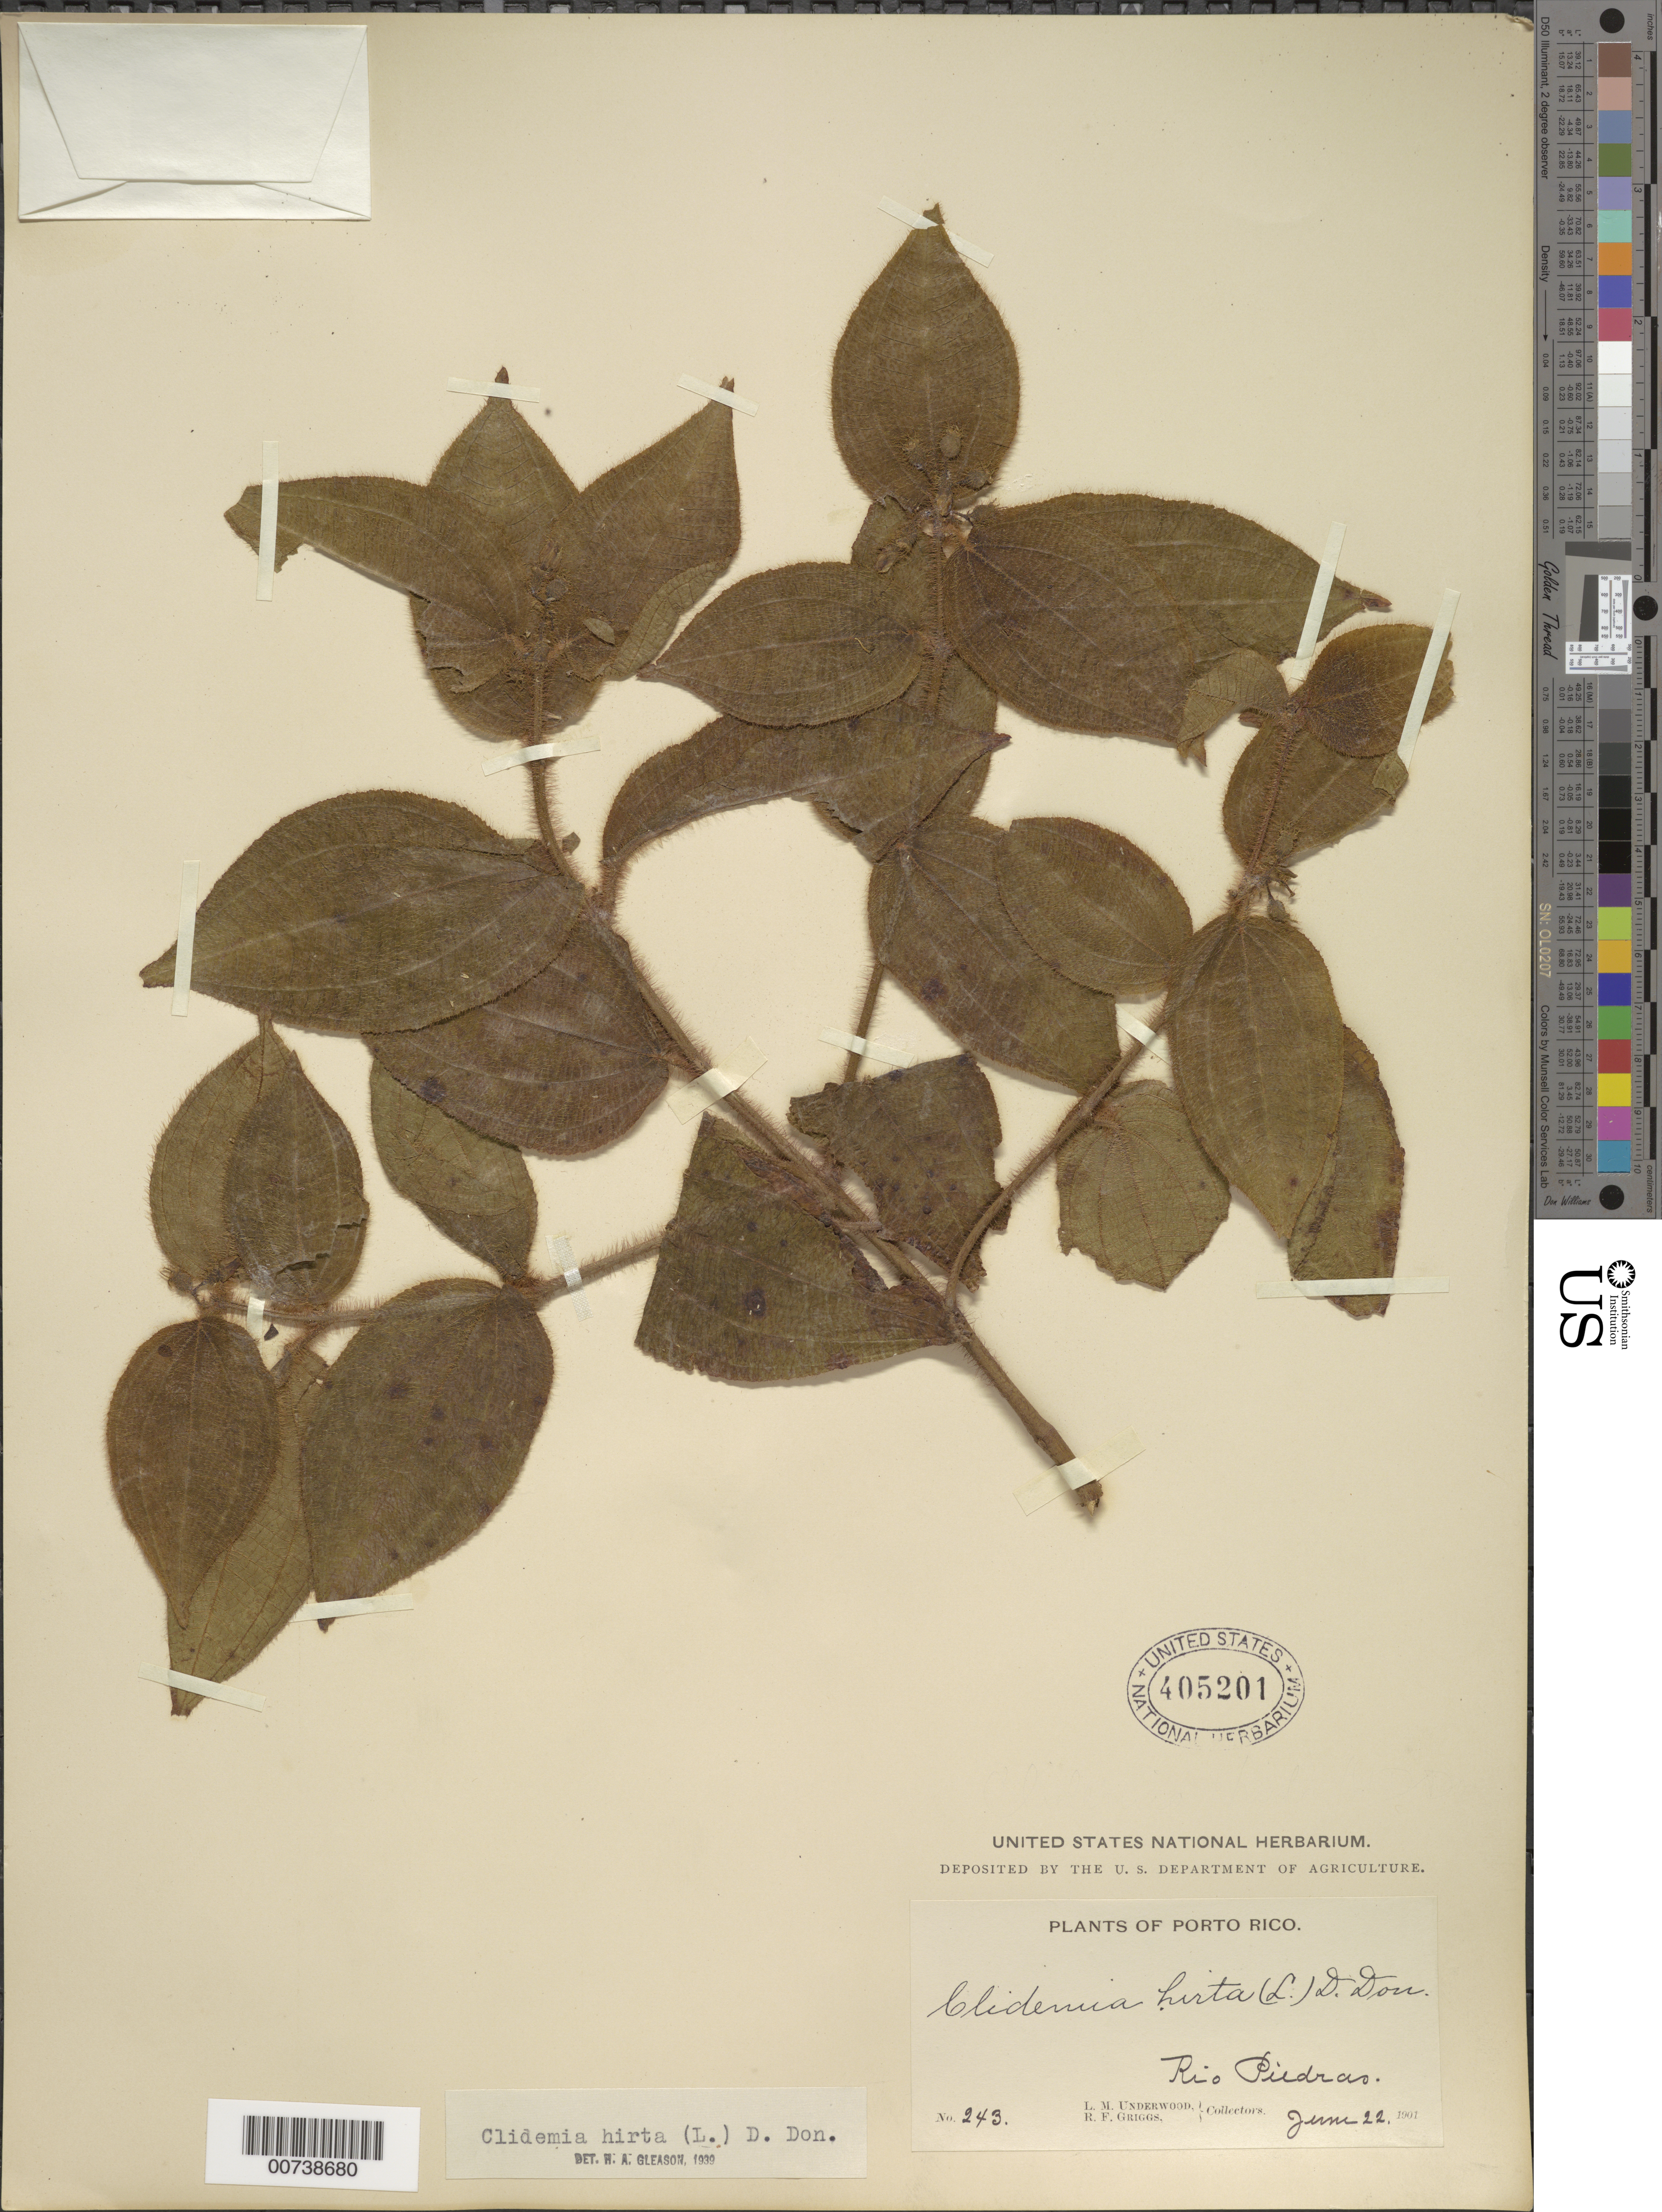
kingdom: Plantae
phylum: Tracheophyta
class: Magnoliopsida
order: Myrtales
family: Melastomataceae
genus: Clidemia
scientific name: Clidemia hirta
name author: (L.) D. Don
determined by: Gleason, H. A.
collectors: L. M. Underwood & R. F. Griggs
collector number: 243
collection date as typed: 22 Jun 1901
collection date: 1901-06-22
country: Puerto Rico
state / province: San Juan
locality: Rio Piedras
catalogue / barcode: US 405201